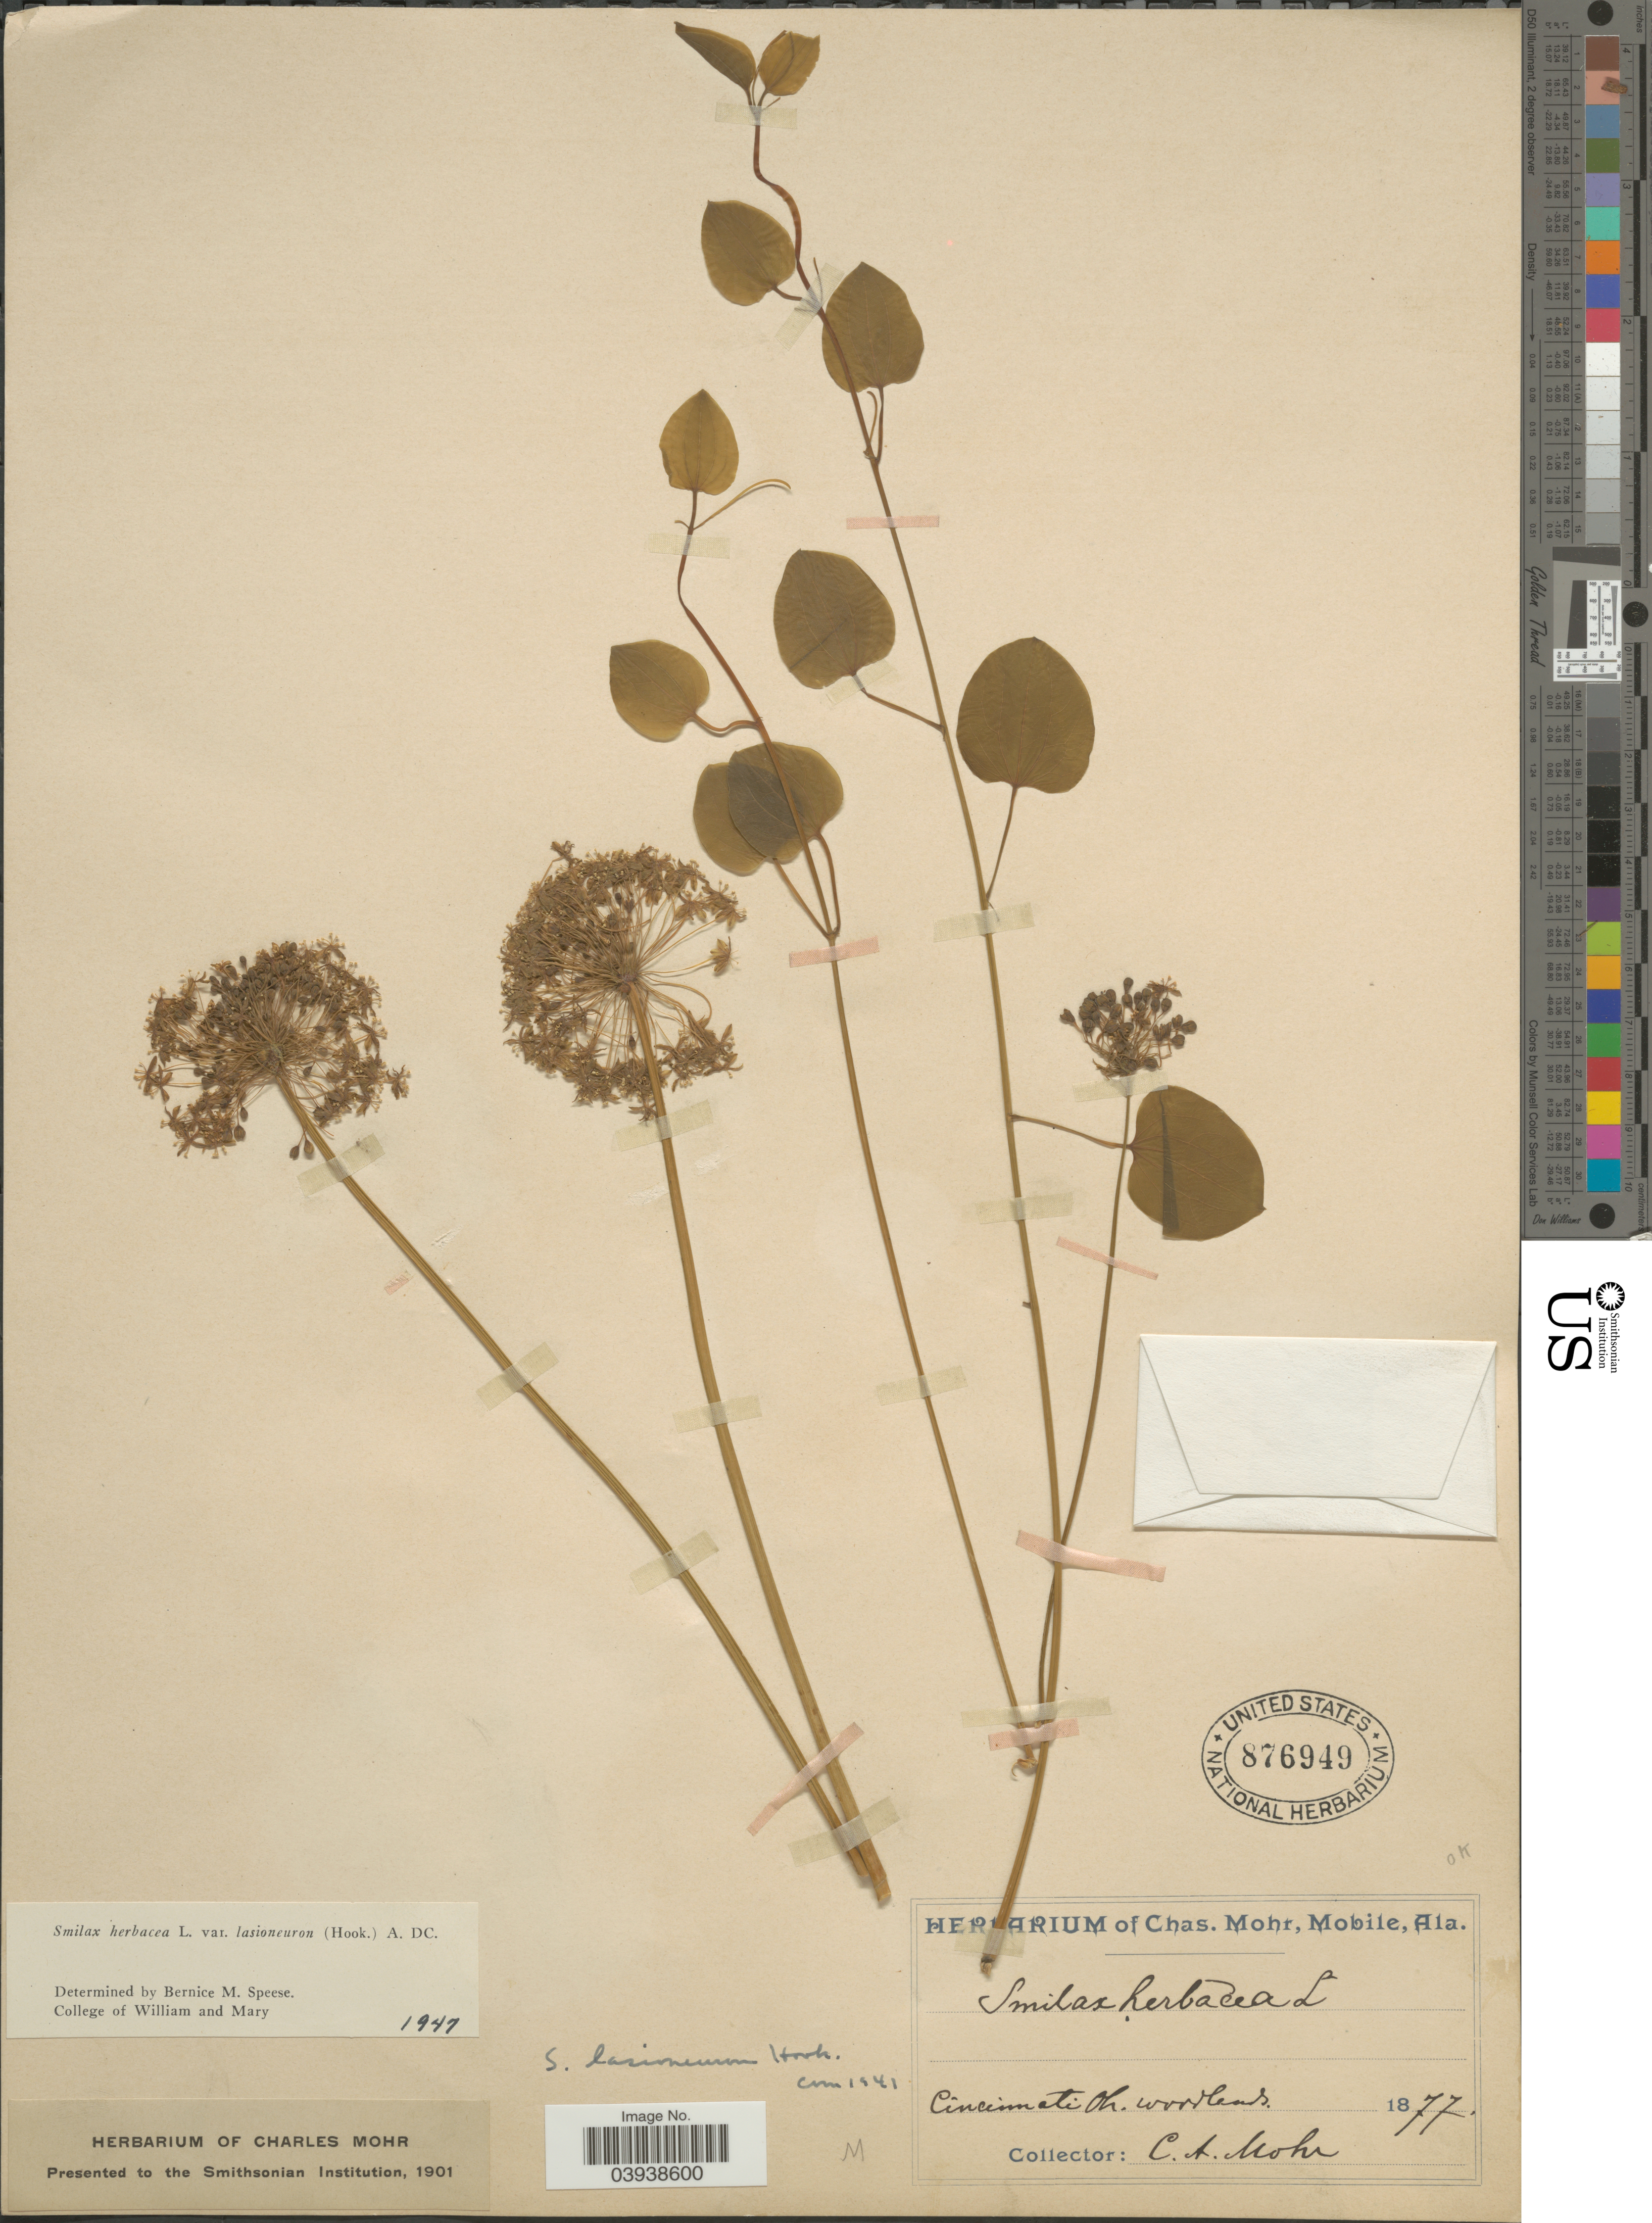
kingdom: Plantae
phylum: Tracheophyta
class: Liliopsida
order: Liliales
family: Smilacaceae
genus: Smilax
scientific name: Smilax herbacea var. lasioneuron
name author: (Hook.) A. DC.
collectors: Mohr, C. T. (herbarium)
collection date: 1877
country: United States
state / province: Ohio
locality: Cincinnati.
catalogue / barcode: US 876949